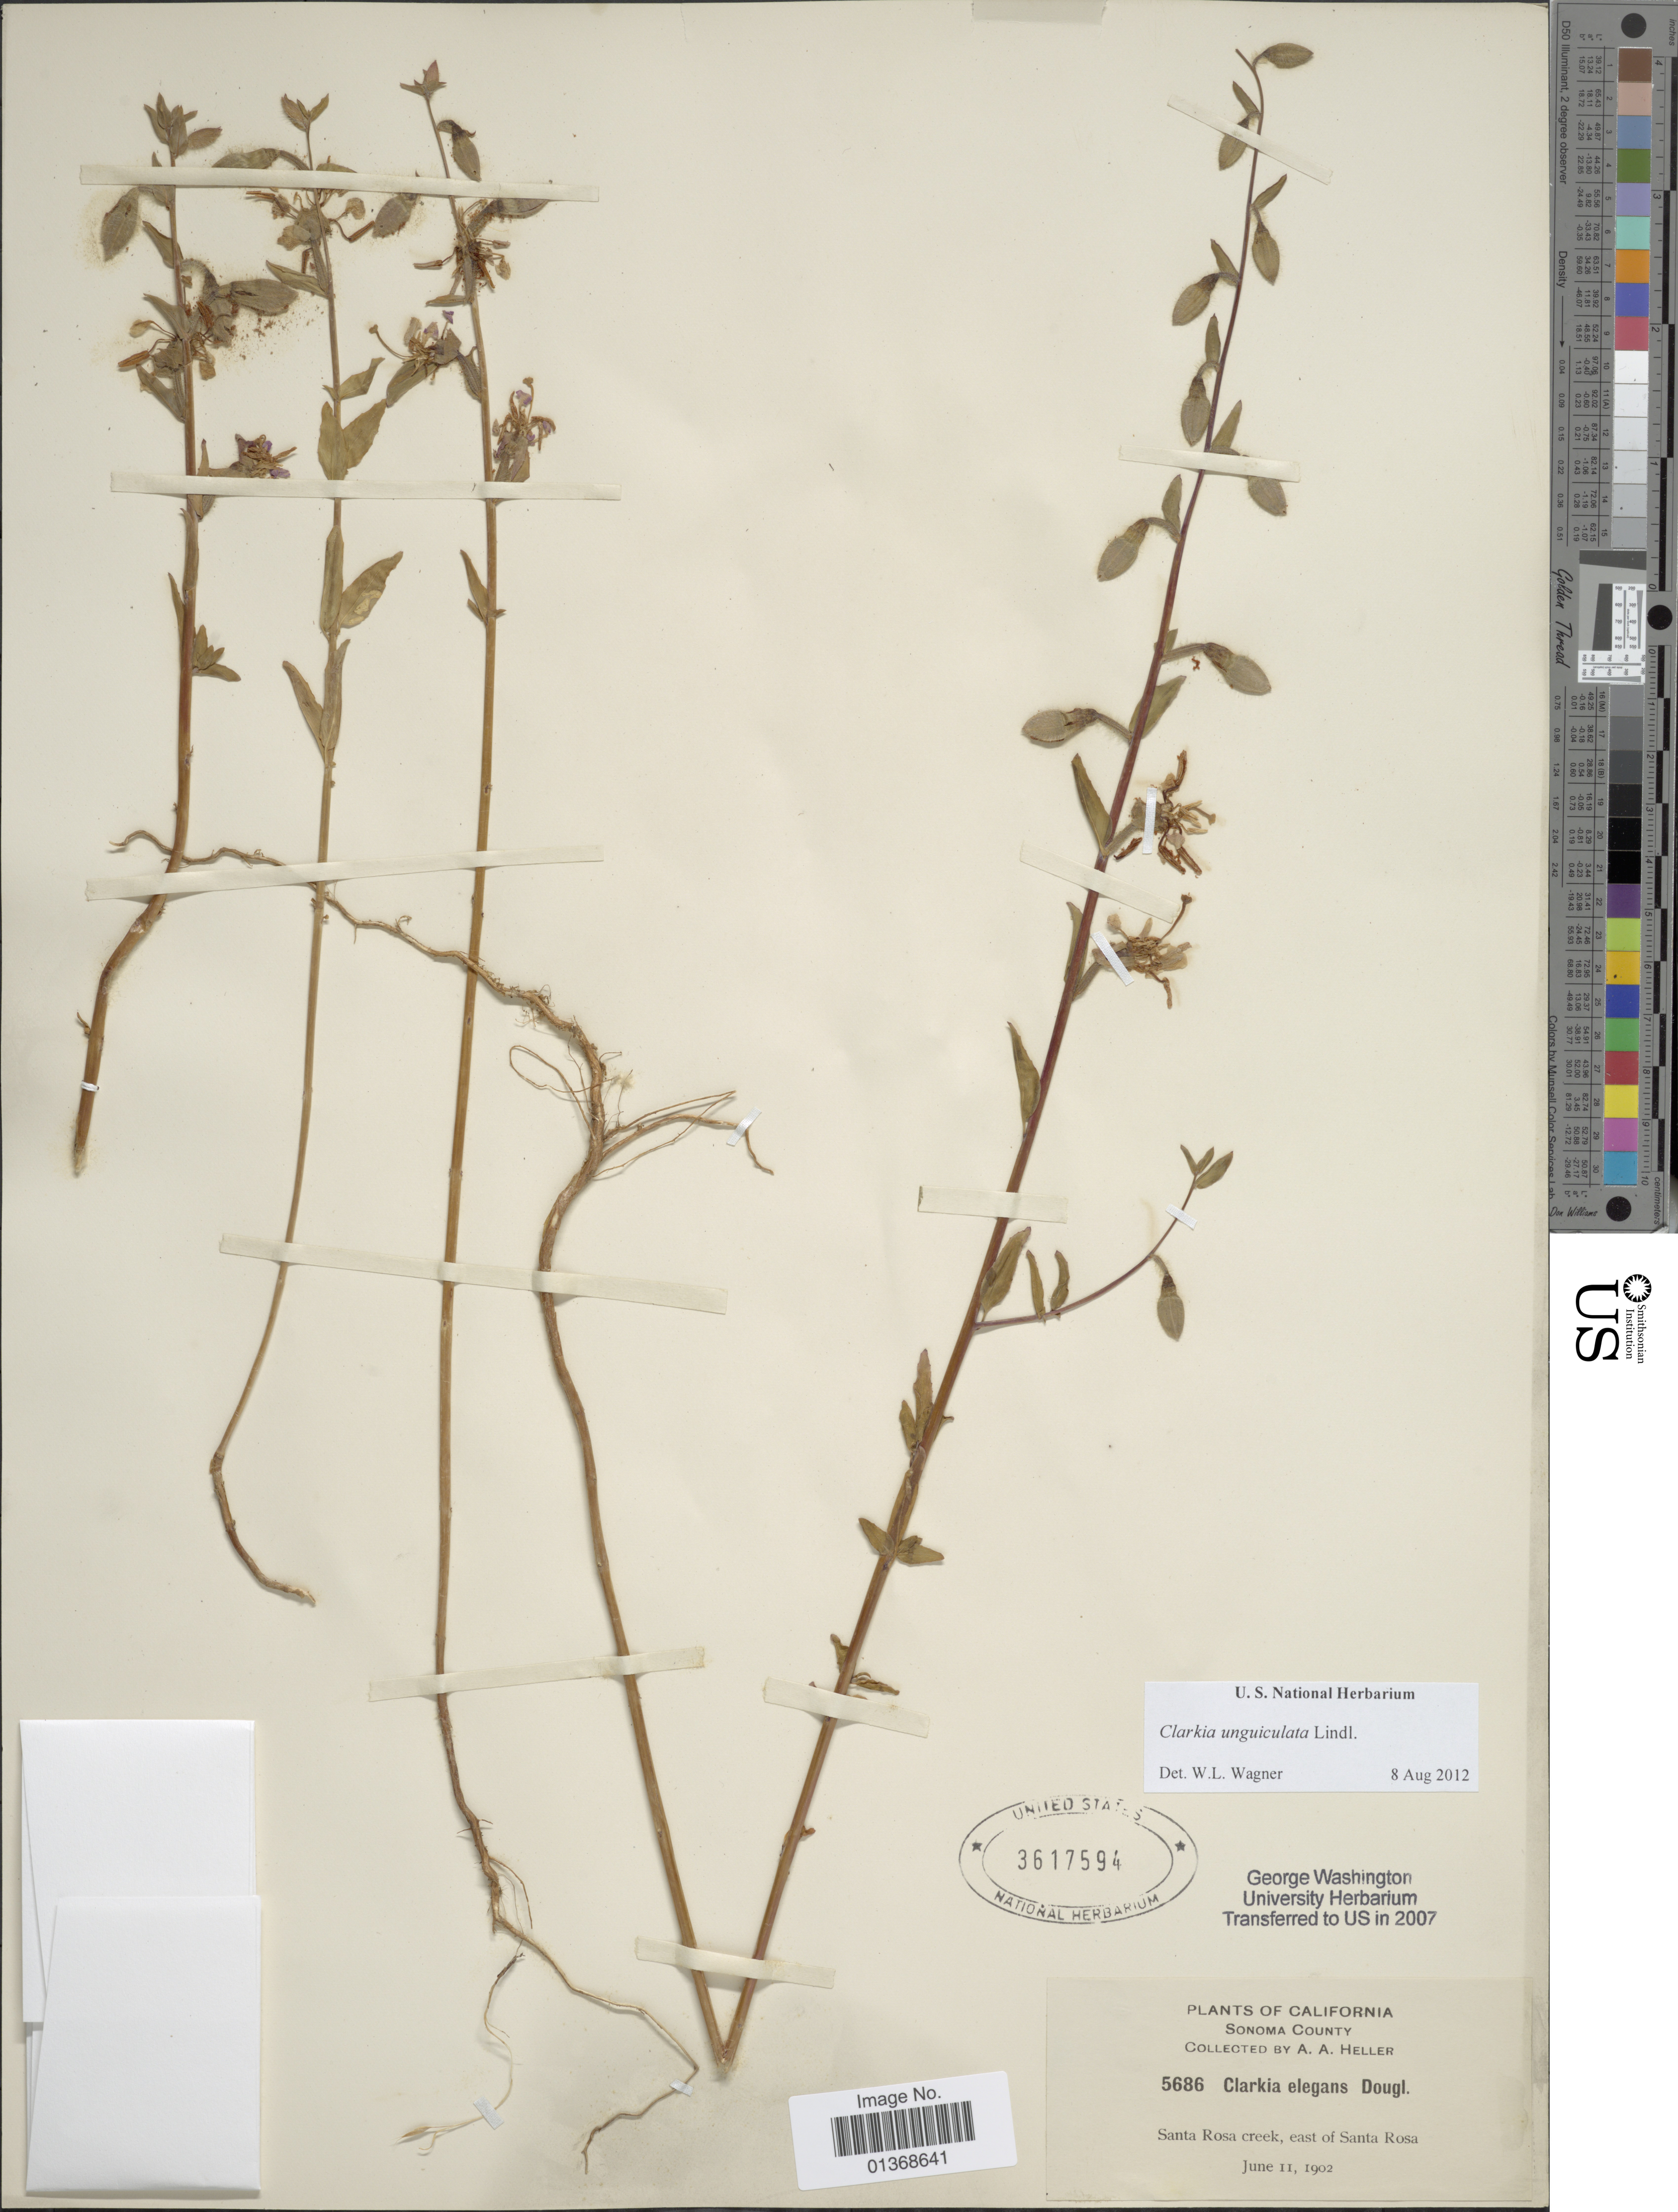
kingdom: Plantae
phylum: Tracheophyta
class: Magnoliopsida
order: Myrtales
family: Onagraceae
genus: Clarkia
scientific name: Clarkia unguiculata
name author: Lindl.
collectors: A. A. Heller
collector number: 5686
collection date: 1902-06-11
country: United States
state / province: California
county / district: Sonoma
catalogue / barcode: US 3617594